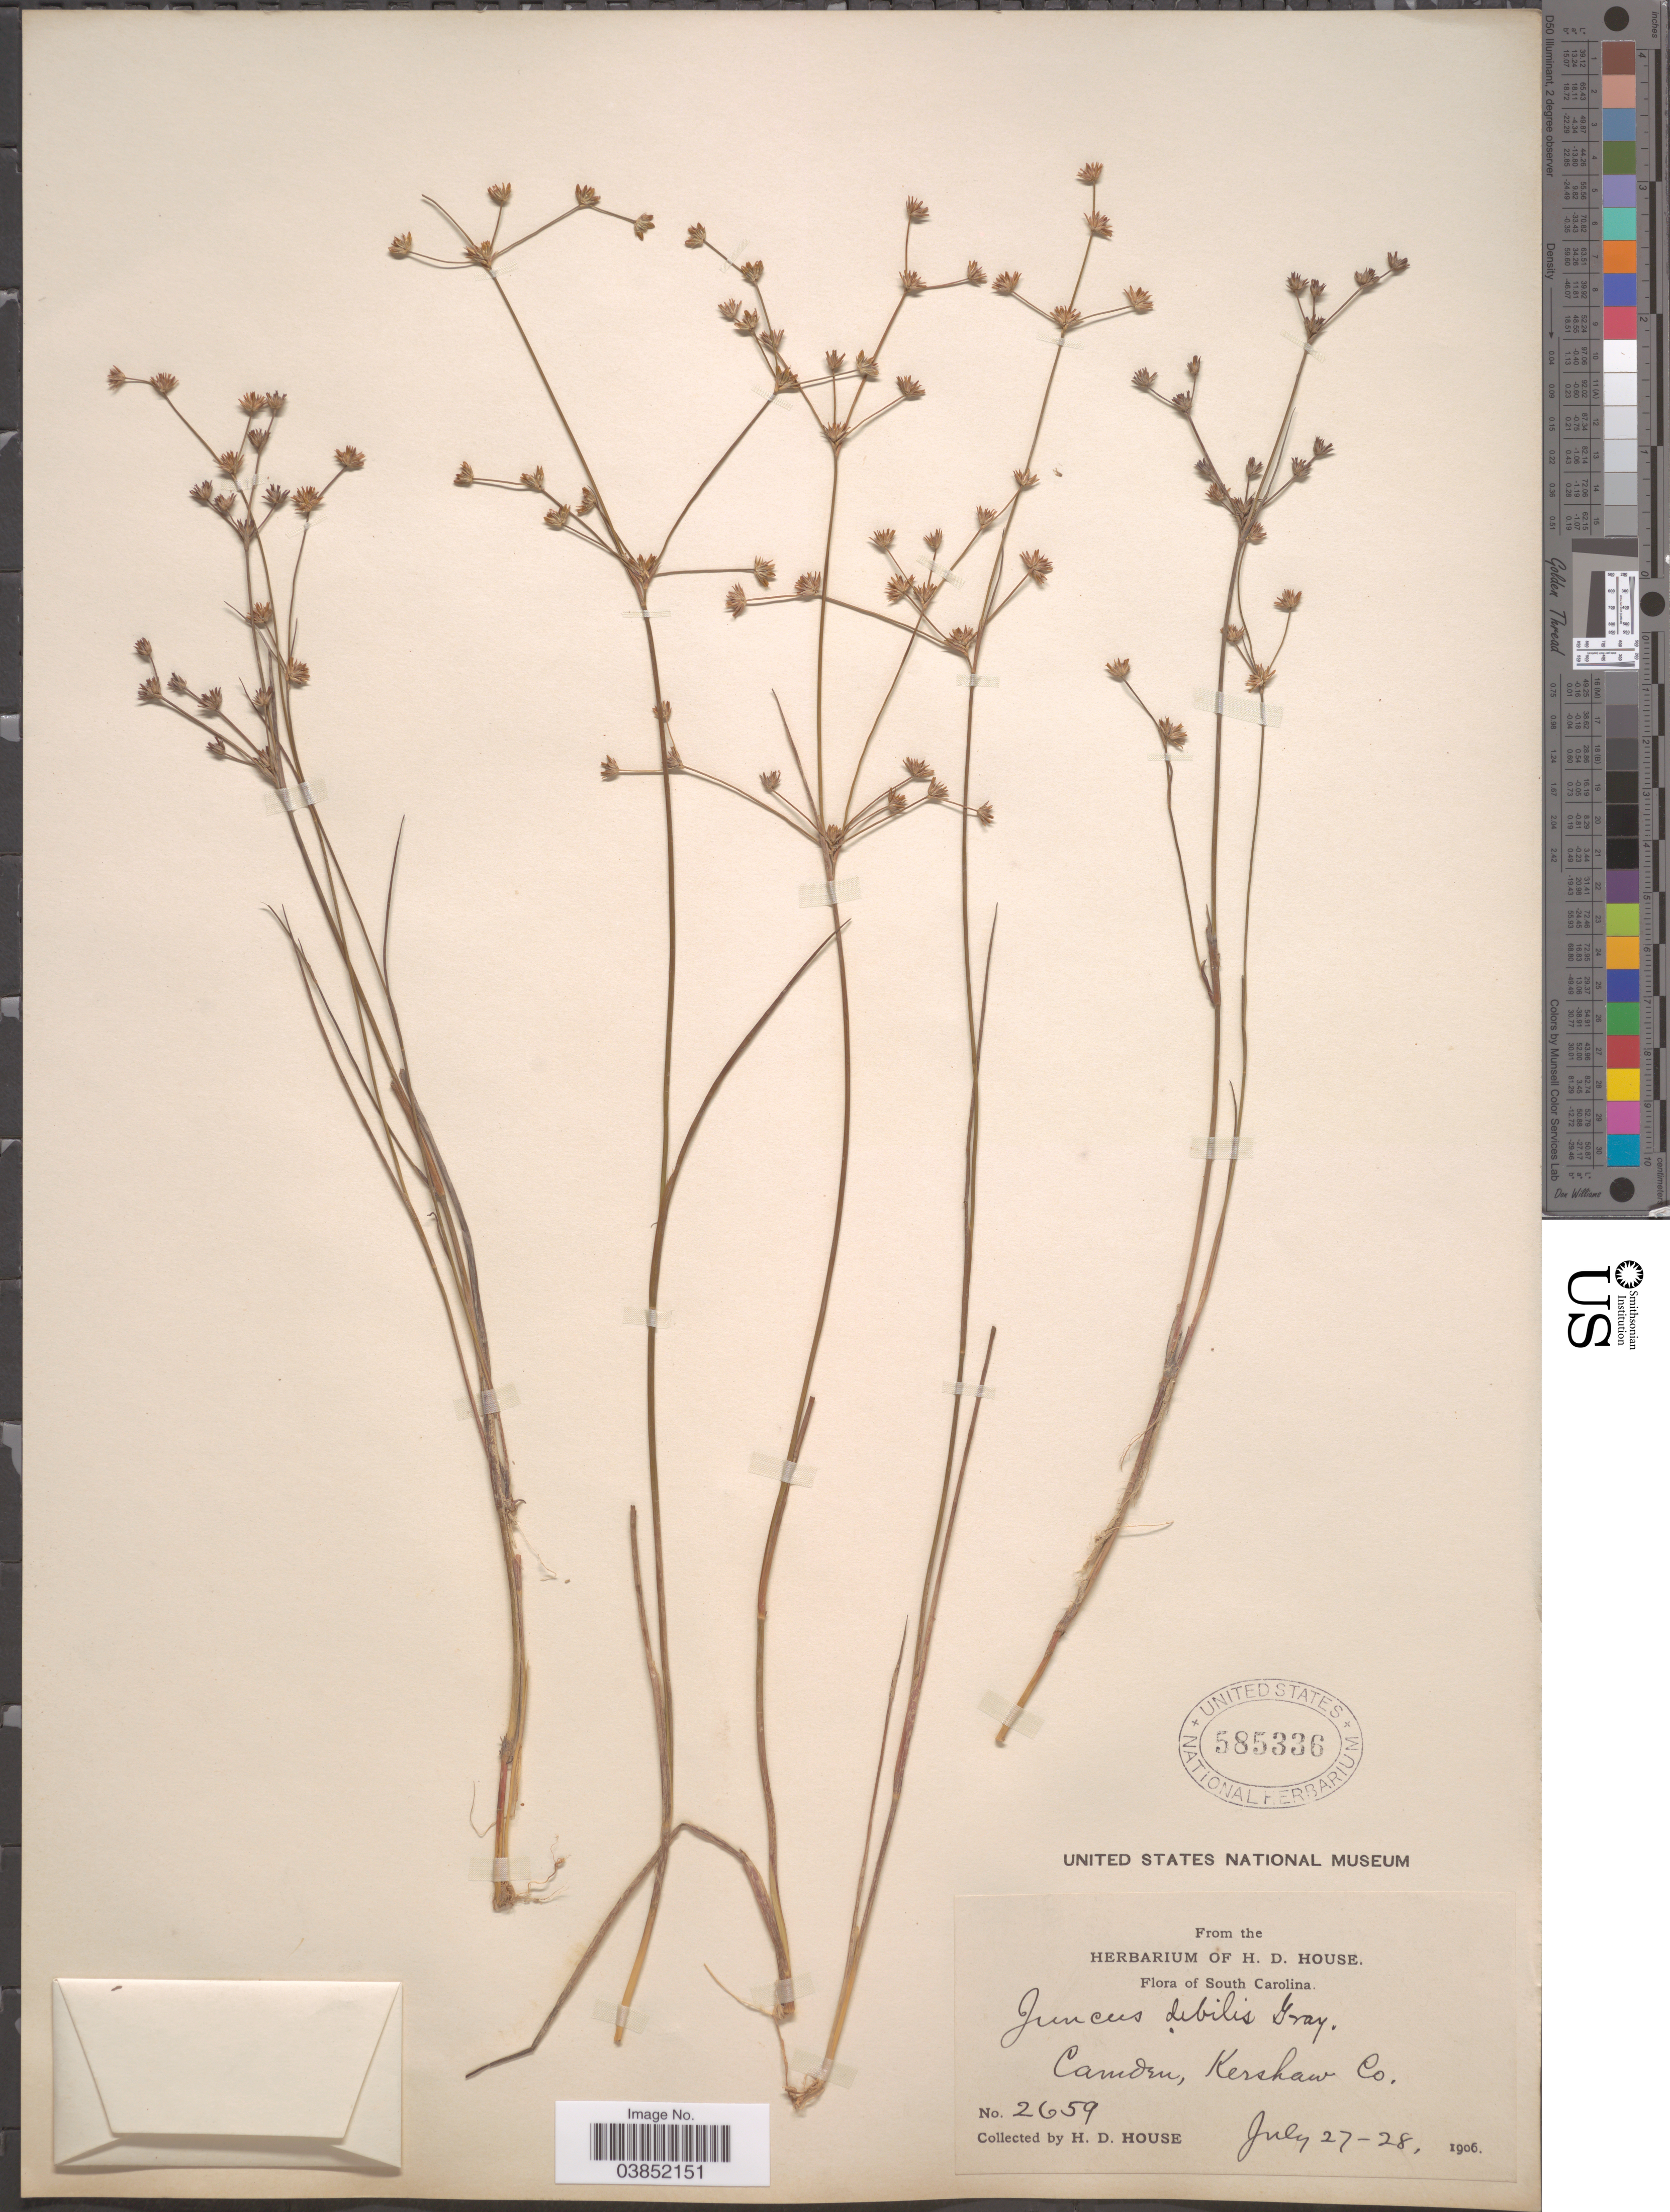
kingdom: Plantae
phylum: Tracheophyta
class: Liliopsida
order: Poales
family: Juncaceae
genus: Juncus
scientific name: Juncus debilis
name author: A. Gray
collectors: H. D. House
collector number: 2659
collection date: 1906-07-27/1906-07-28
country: United States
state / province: South Carolina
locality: Camden, Kershaw Co.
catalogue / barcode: US 585336